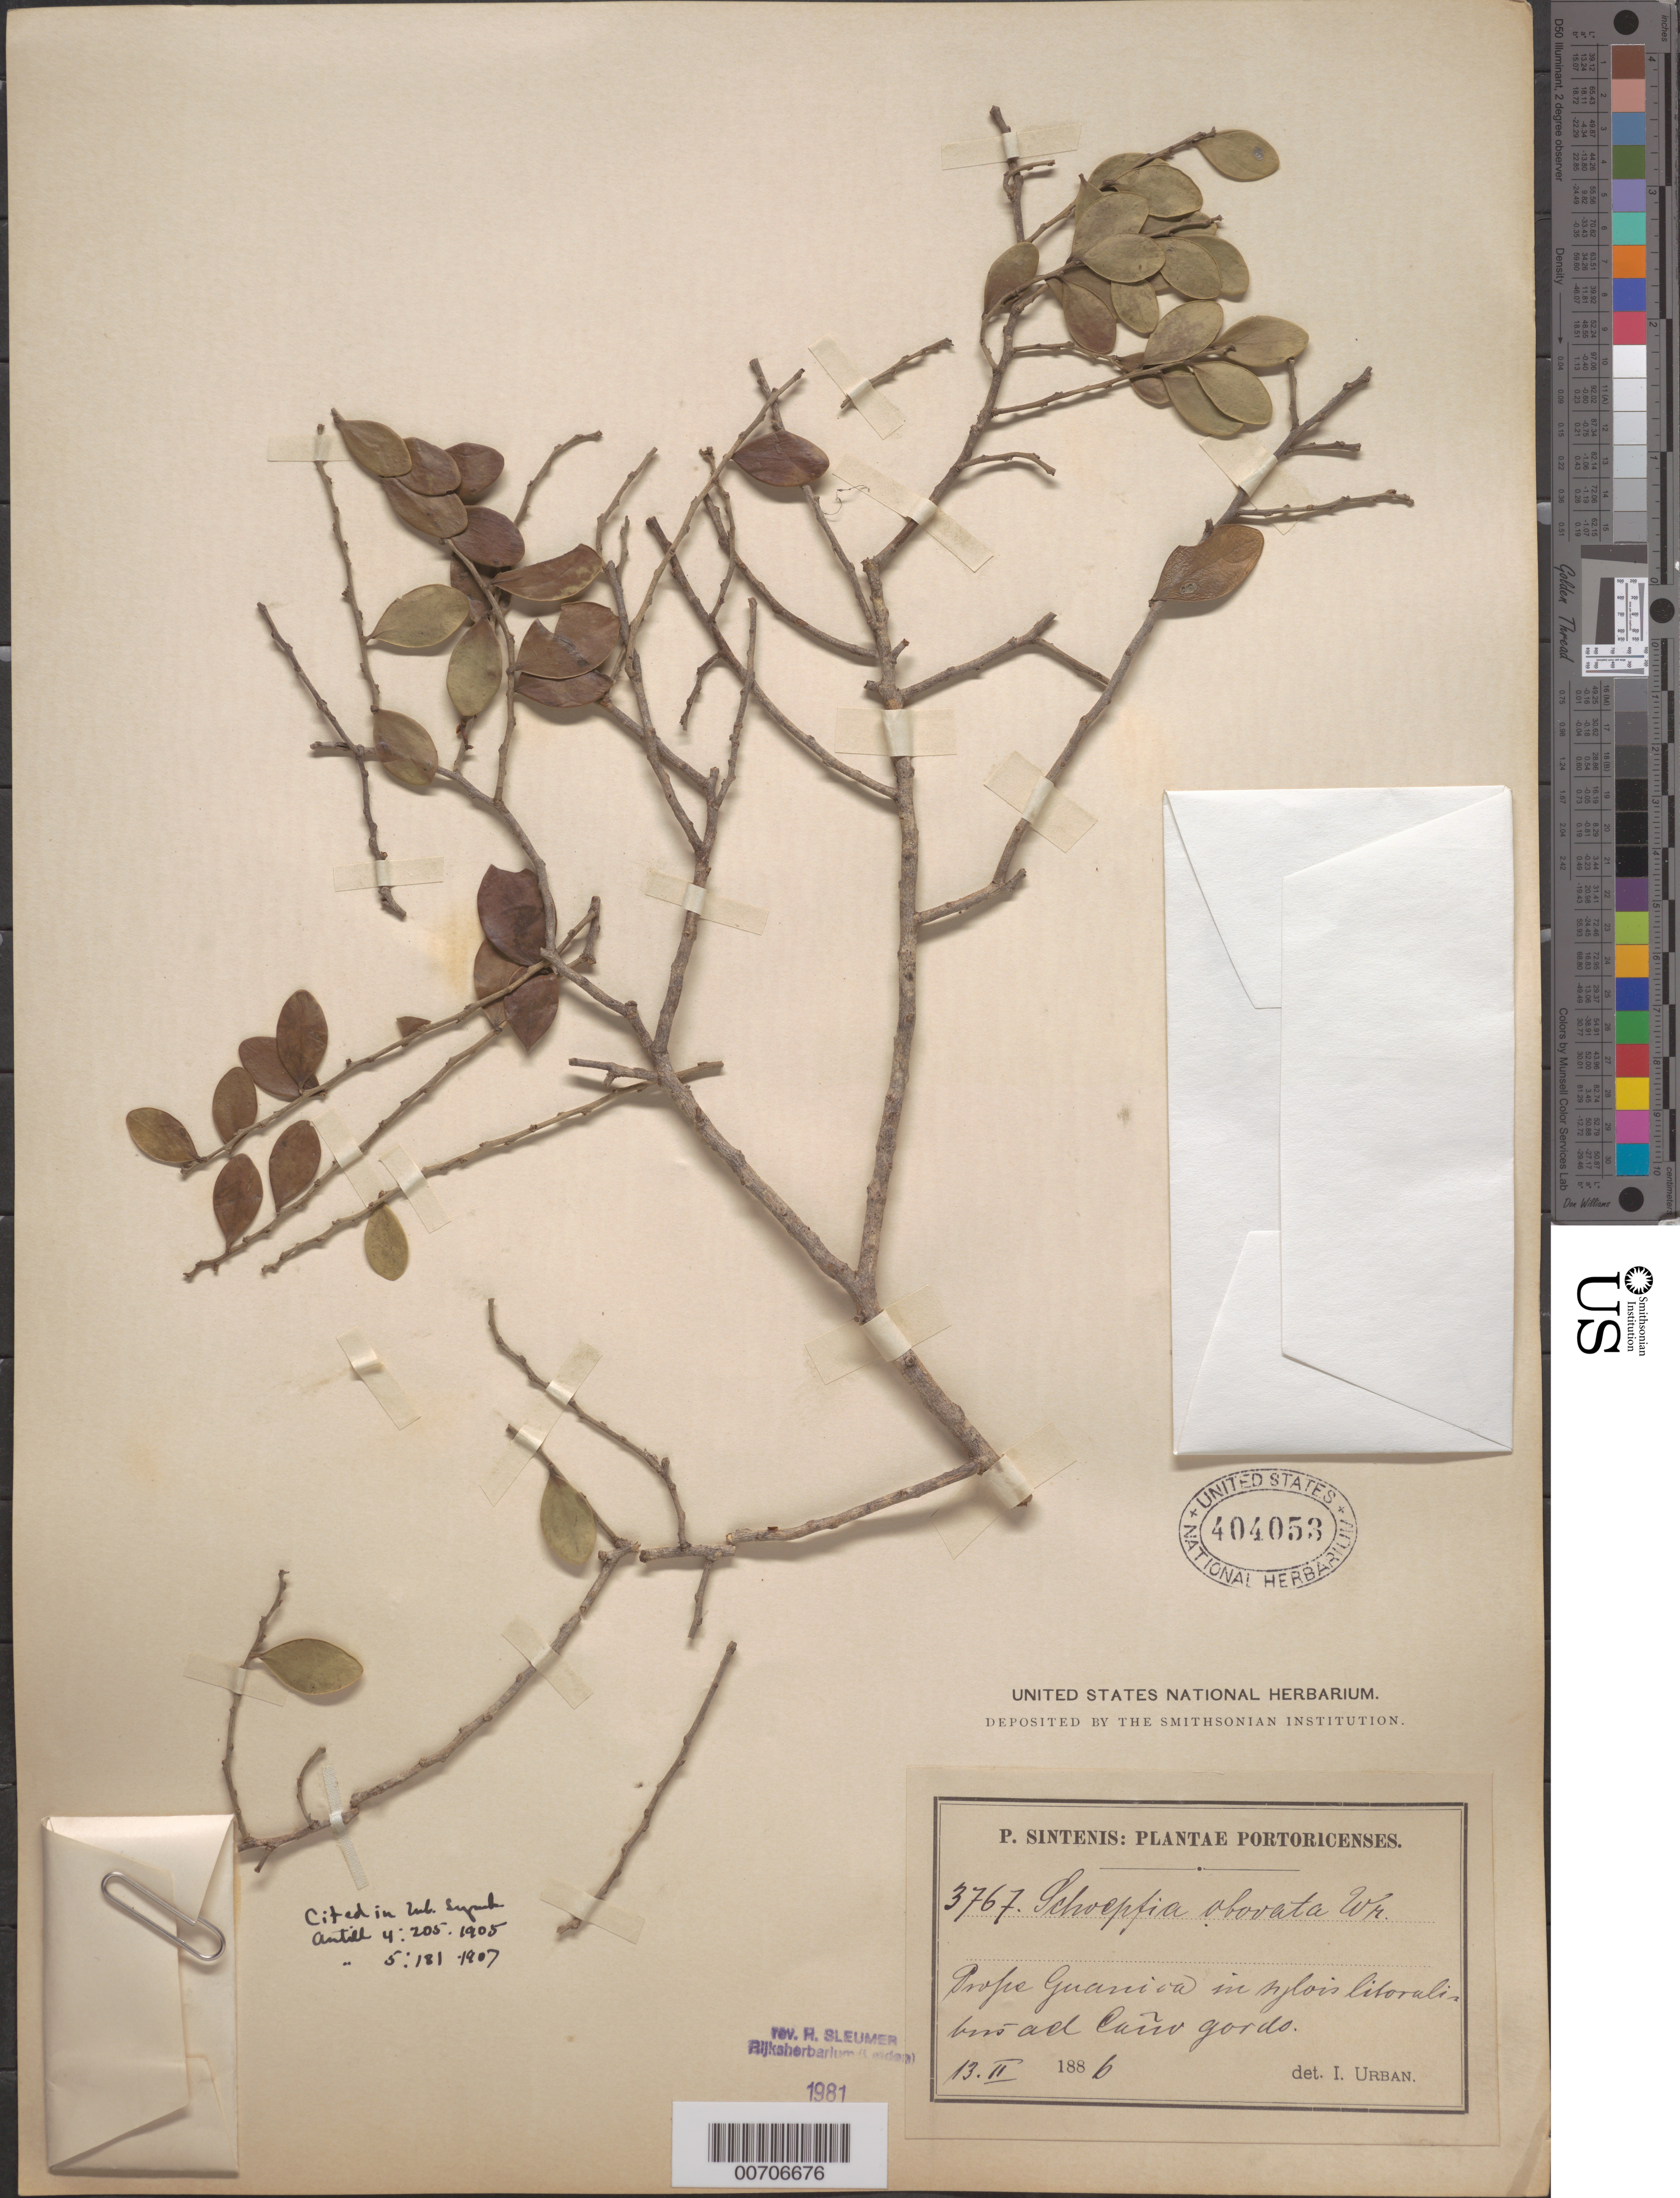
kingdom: Plantae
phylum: Tracheophyta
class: Magnoliopsida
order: Santalales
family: Schoepfiaceae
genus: Schoepfia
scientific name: Schoepfia obovata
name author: C. Wright in Sauvalle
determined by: Urban, Ignatz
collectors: P. Sintenis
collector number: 3767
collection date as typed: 13 Feb 1886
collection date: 1886-02-13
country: Puerto Rico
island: Greater Antilles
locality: Prope Guanica in sylvis litoralis tres ad Caño Gordo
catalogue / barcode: US 404053